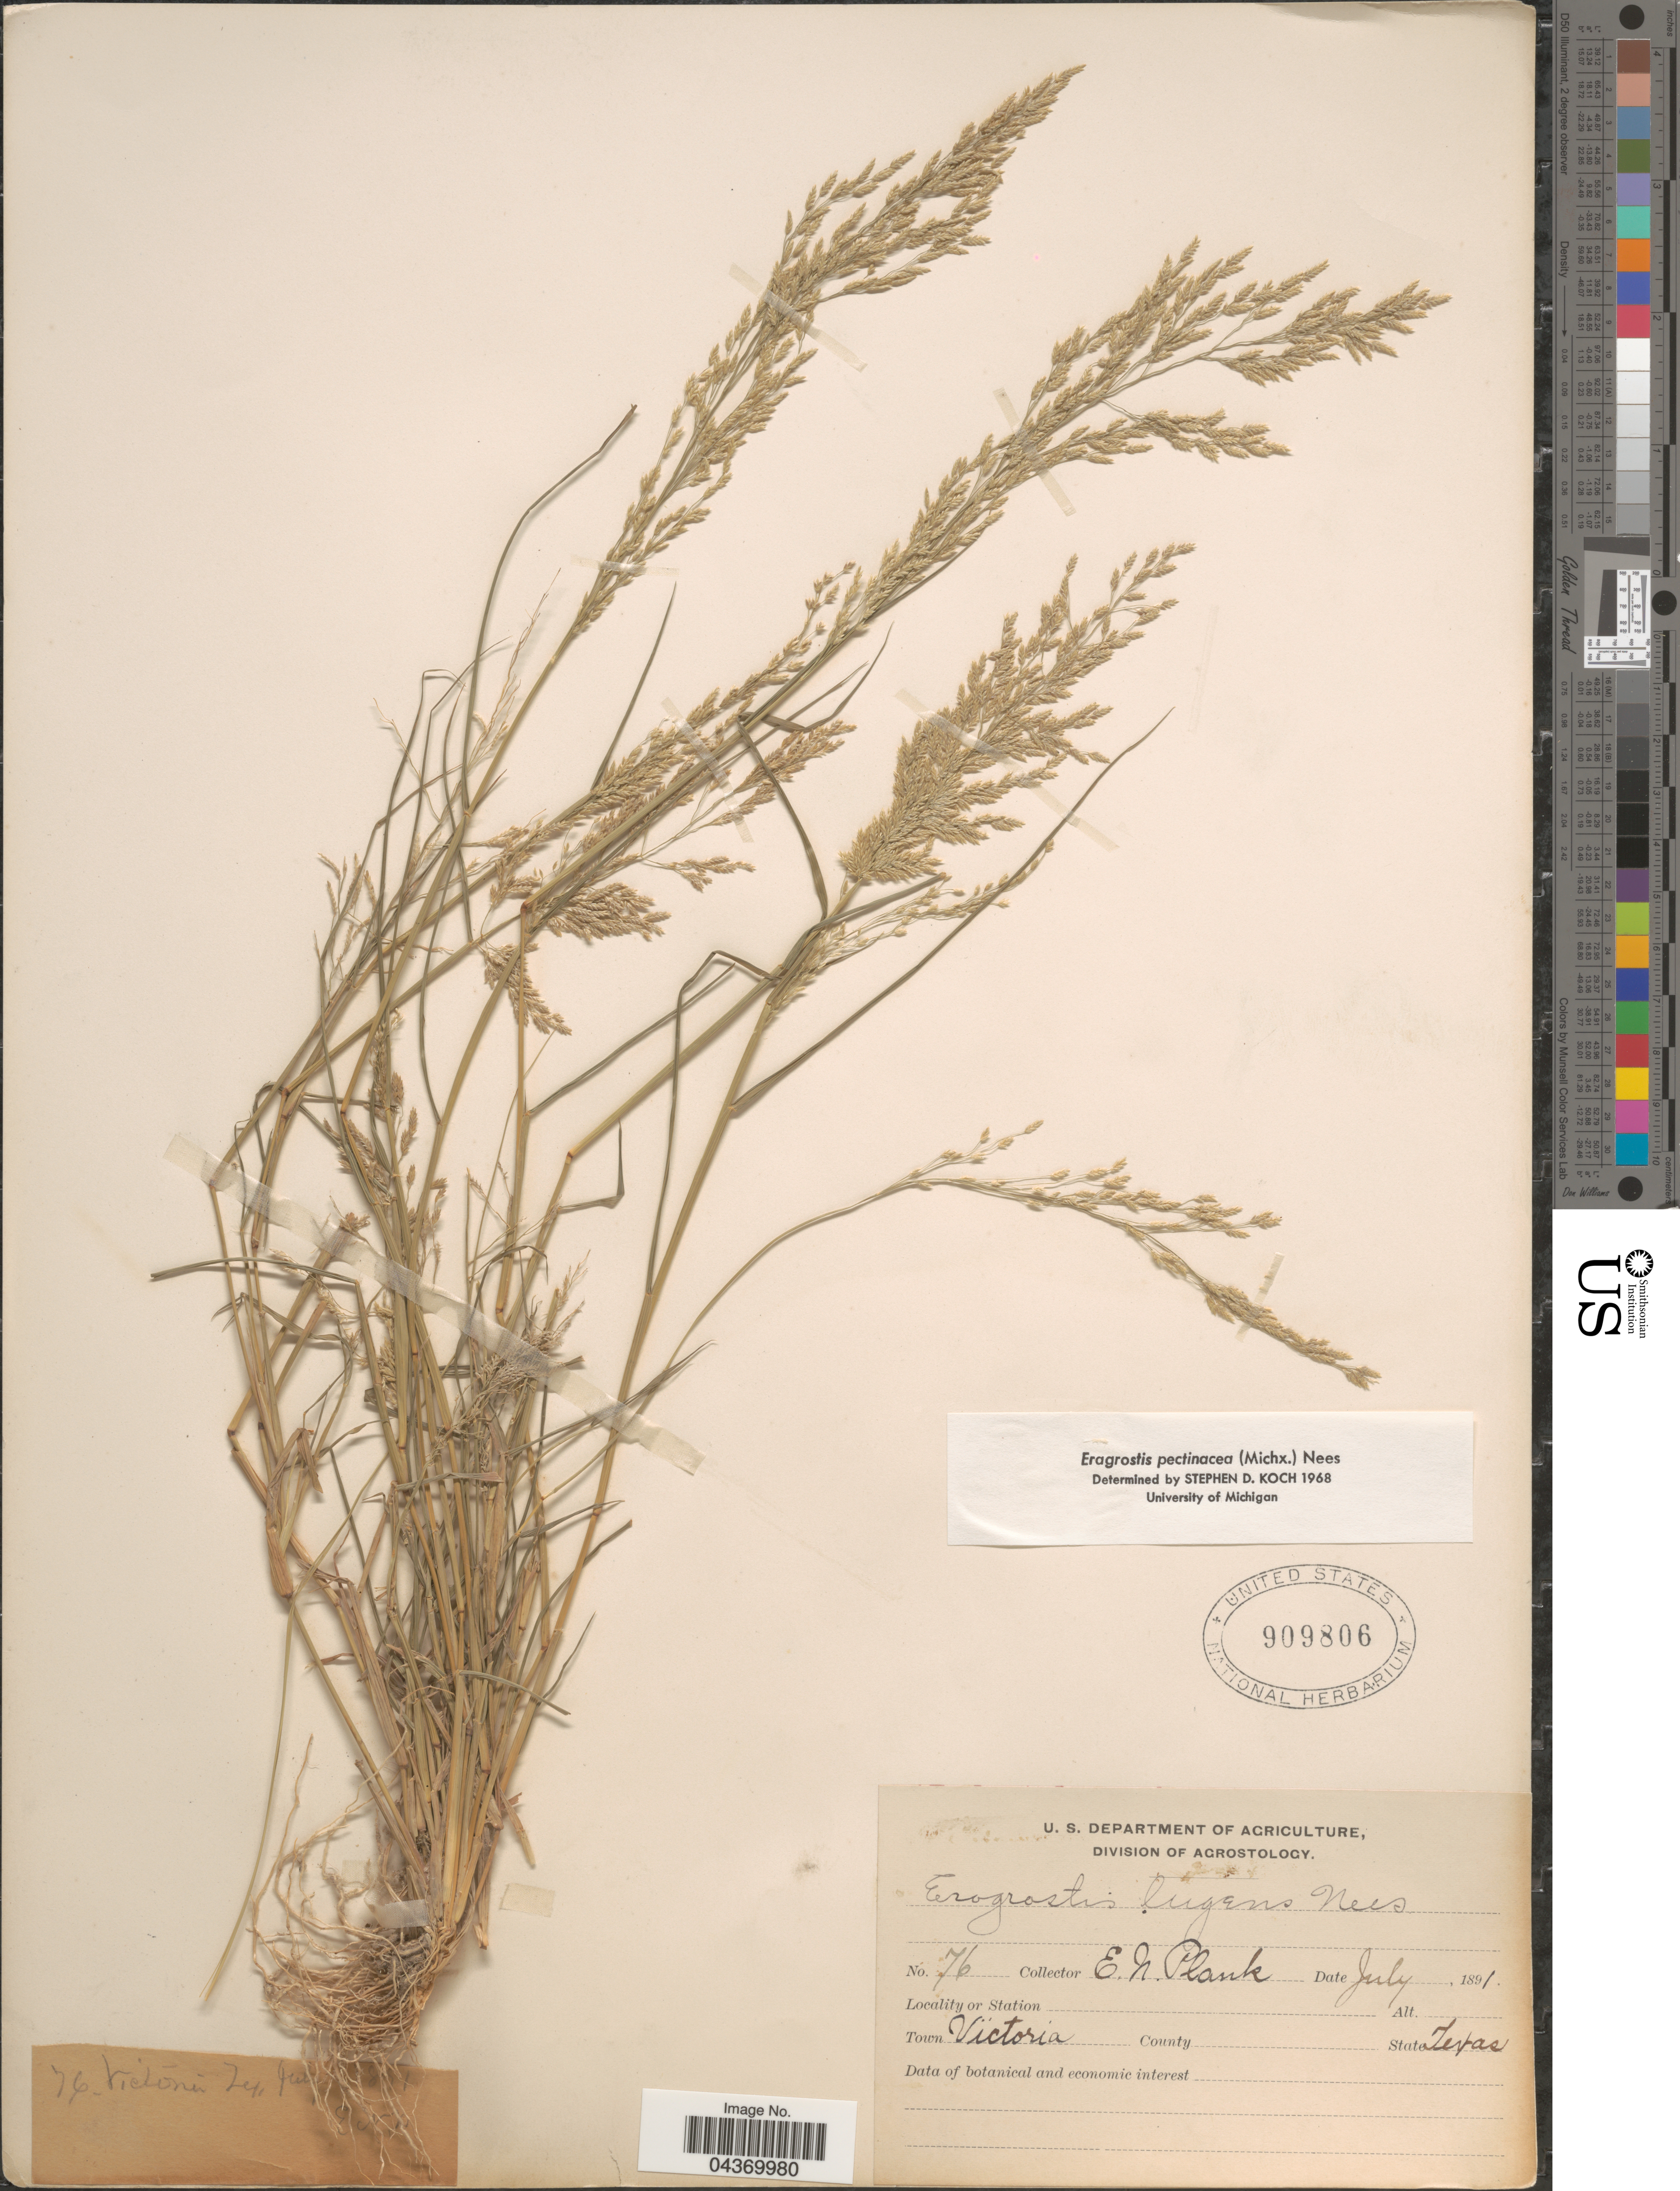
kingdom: Plantae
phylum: Tracheophyta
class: Liliopsida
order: Poales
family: Poaceae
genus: Eragrostis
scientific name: Eragrostis pectinacea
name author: (Michx.) Nees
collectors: E. Plank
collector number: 76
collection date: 1891-07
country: United States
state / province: Texas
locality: Town Victoria.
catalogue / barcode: US 909806